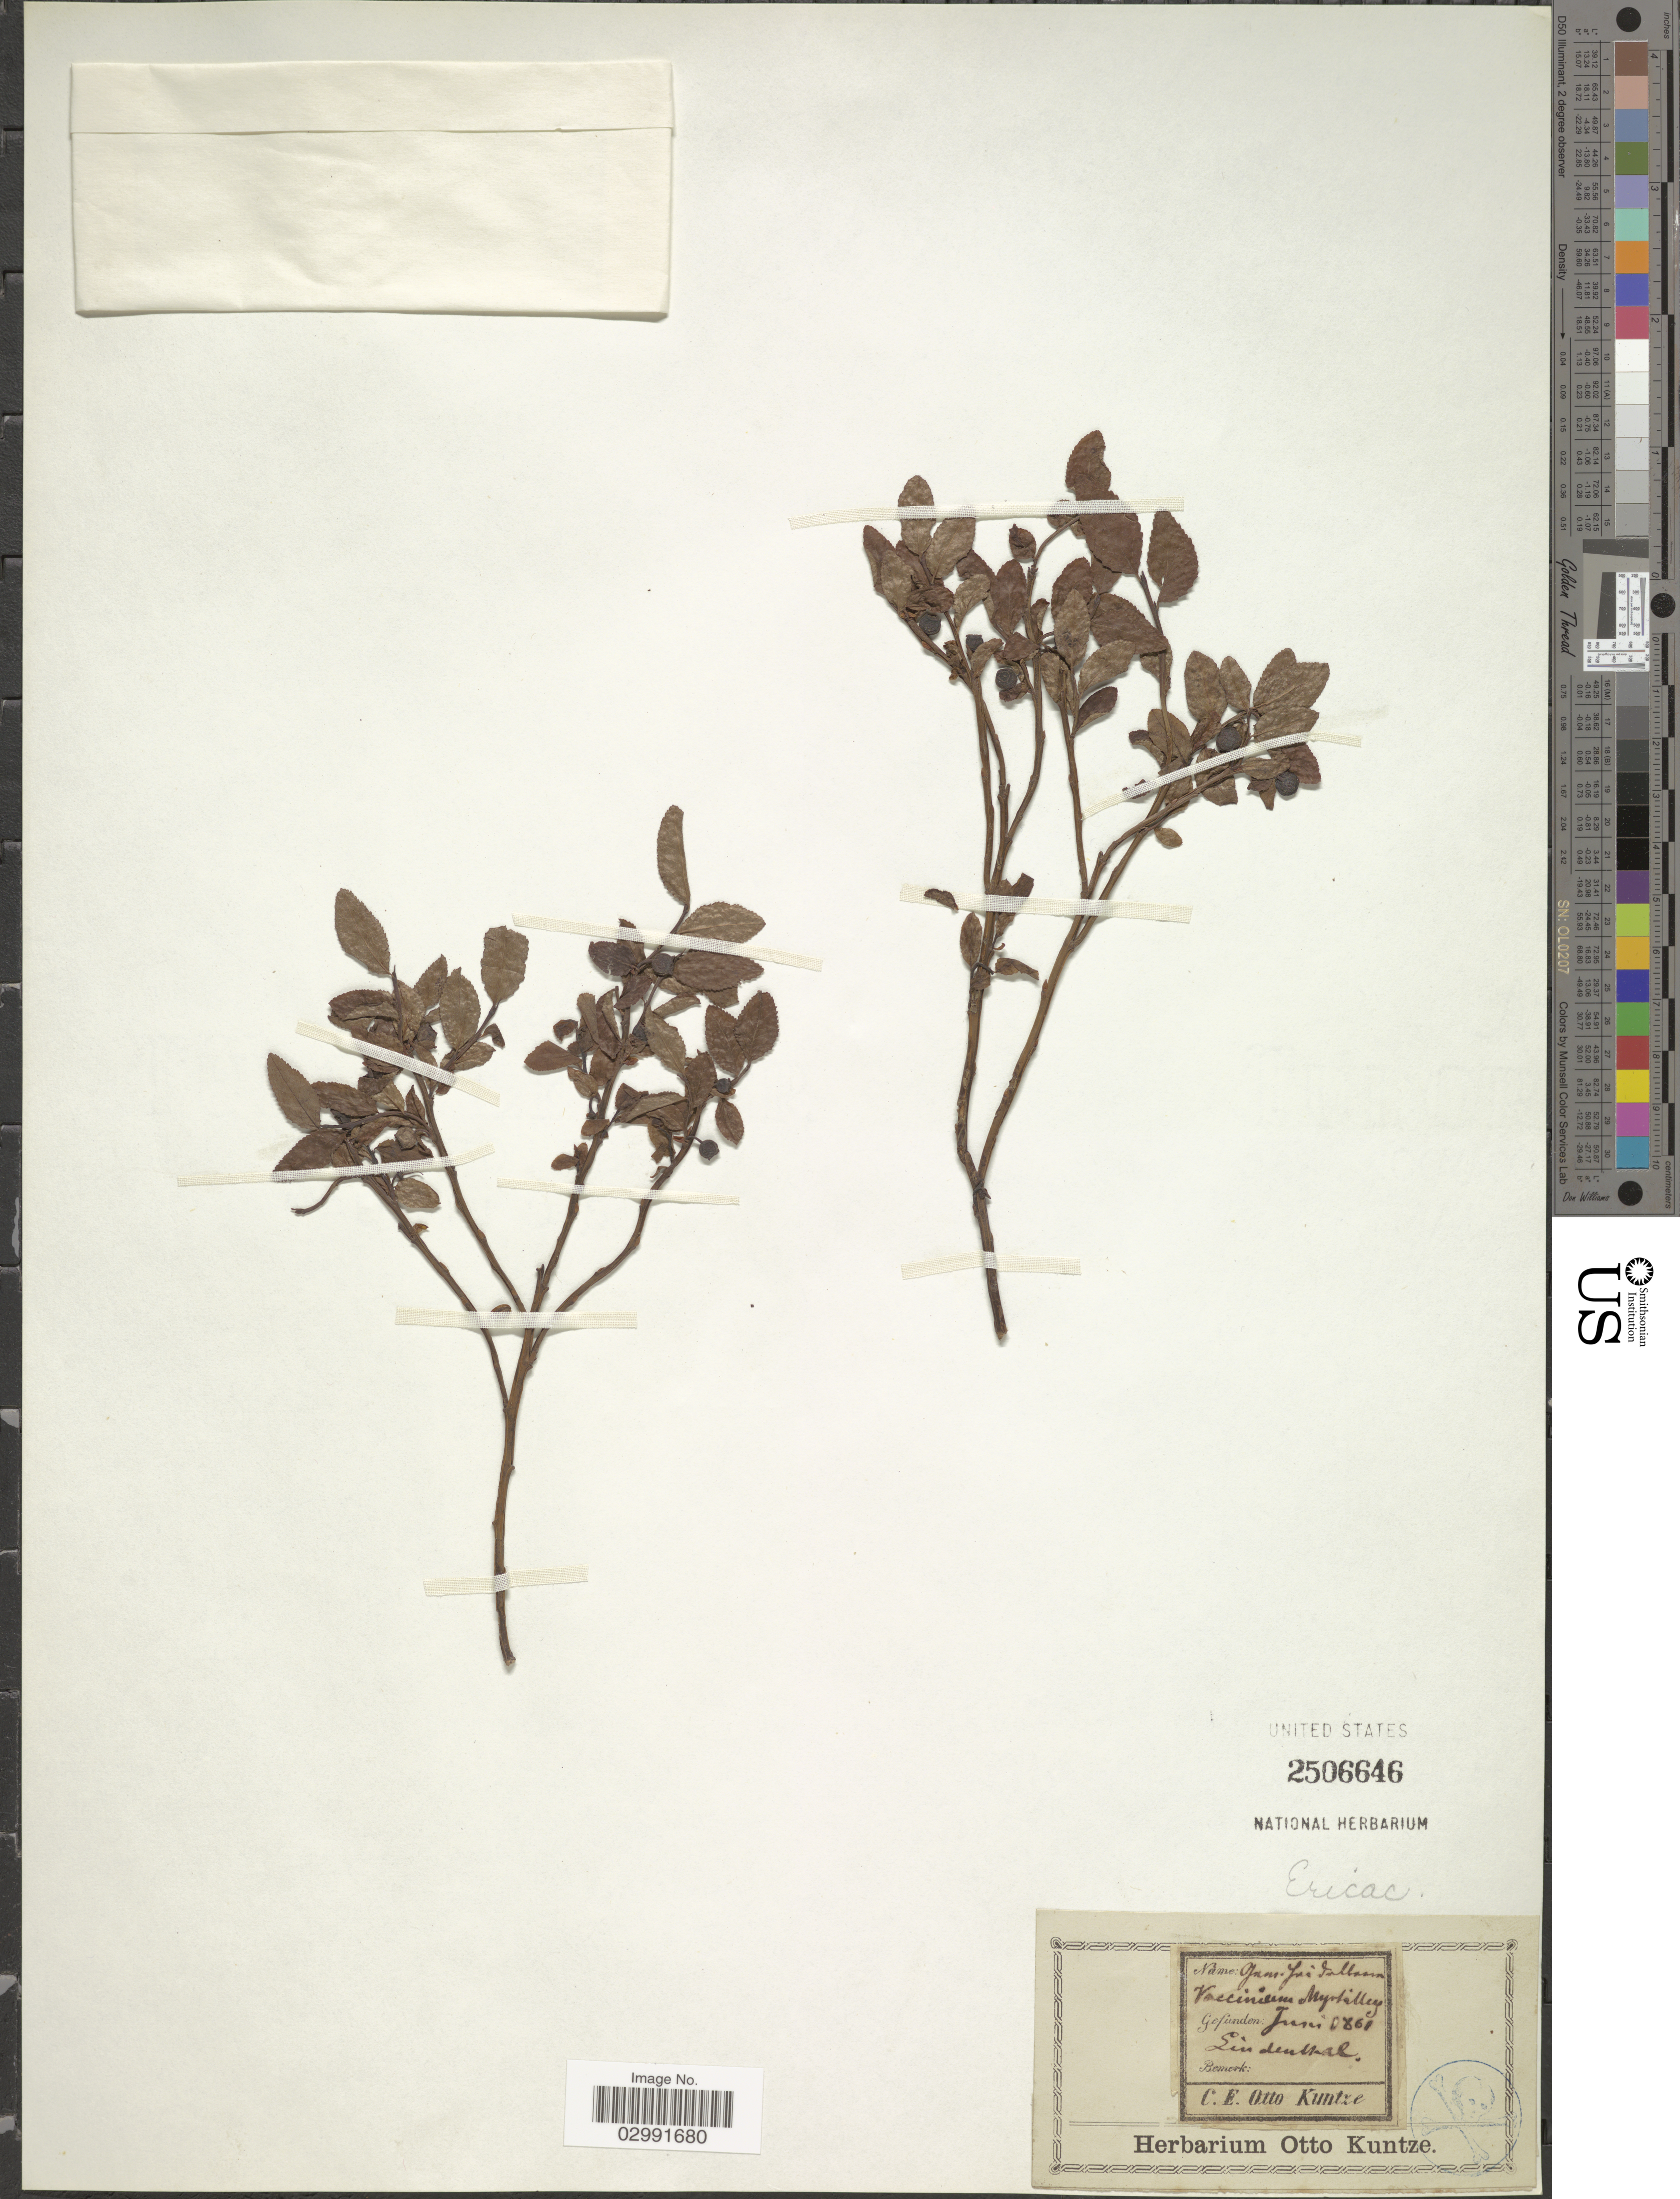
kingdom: Plantae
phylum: Tracheophyta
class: Magnoliopsida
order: Ericales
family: Ericaceae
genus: Vaccinium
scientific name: Vaccinium myrtillus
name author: L.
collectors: C.E.O. Kuntze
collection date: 1861-06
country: Germany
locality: Lindenthal.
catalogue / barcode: US 2506646